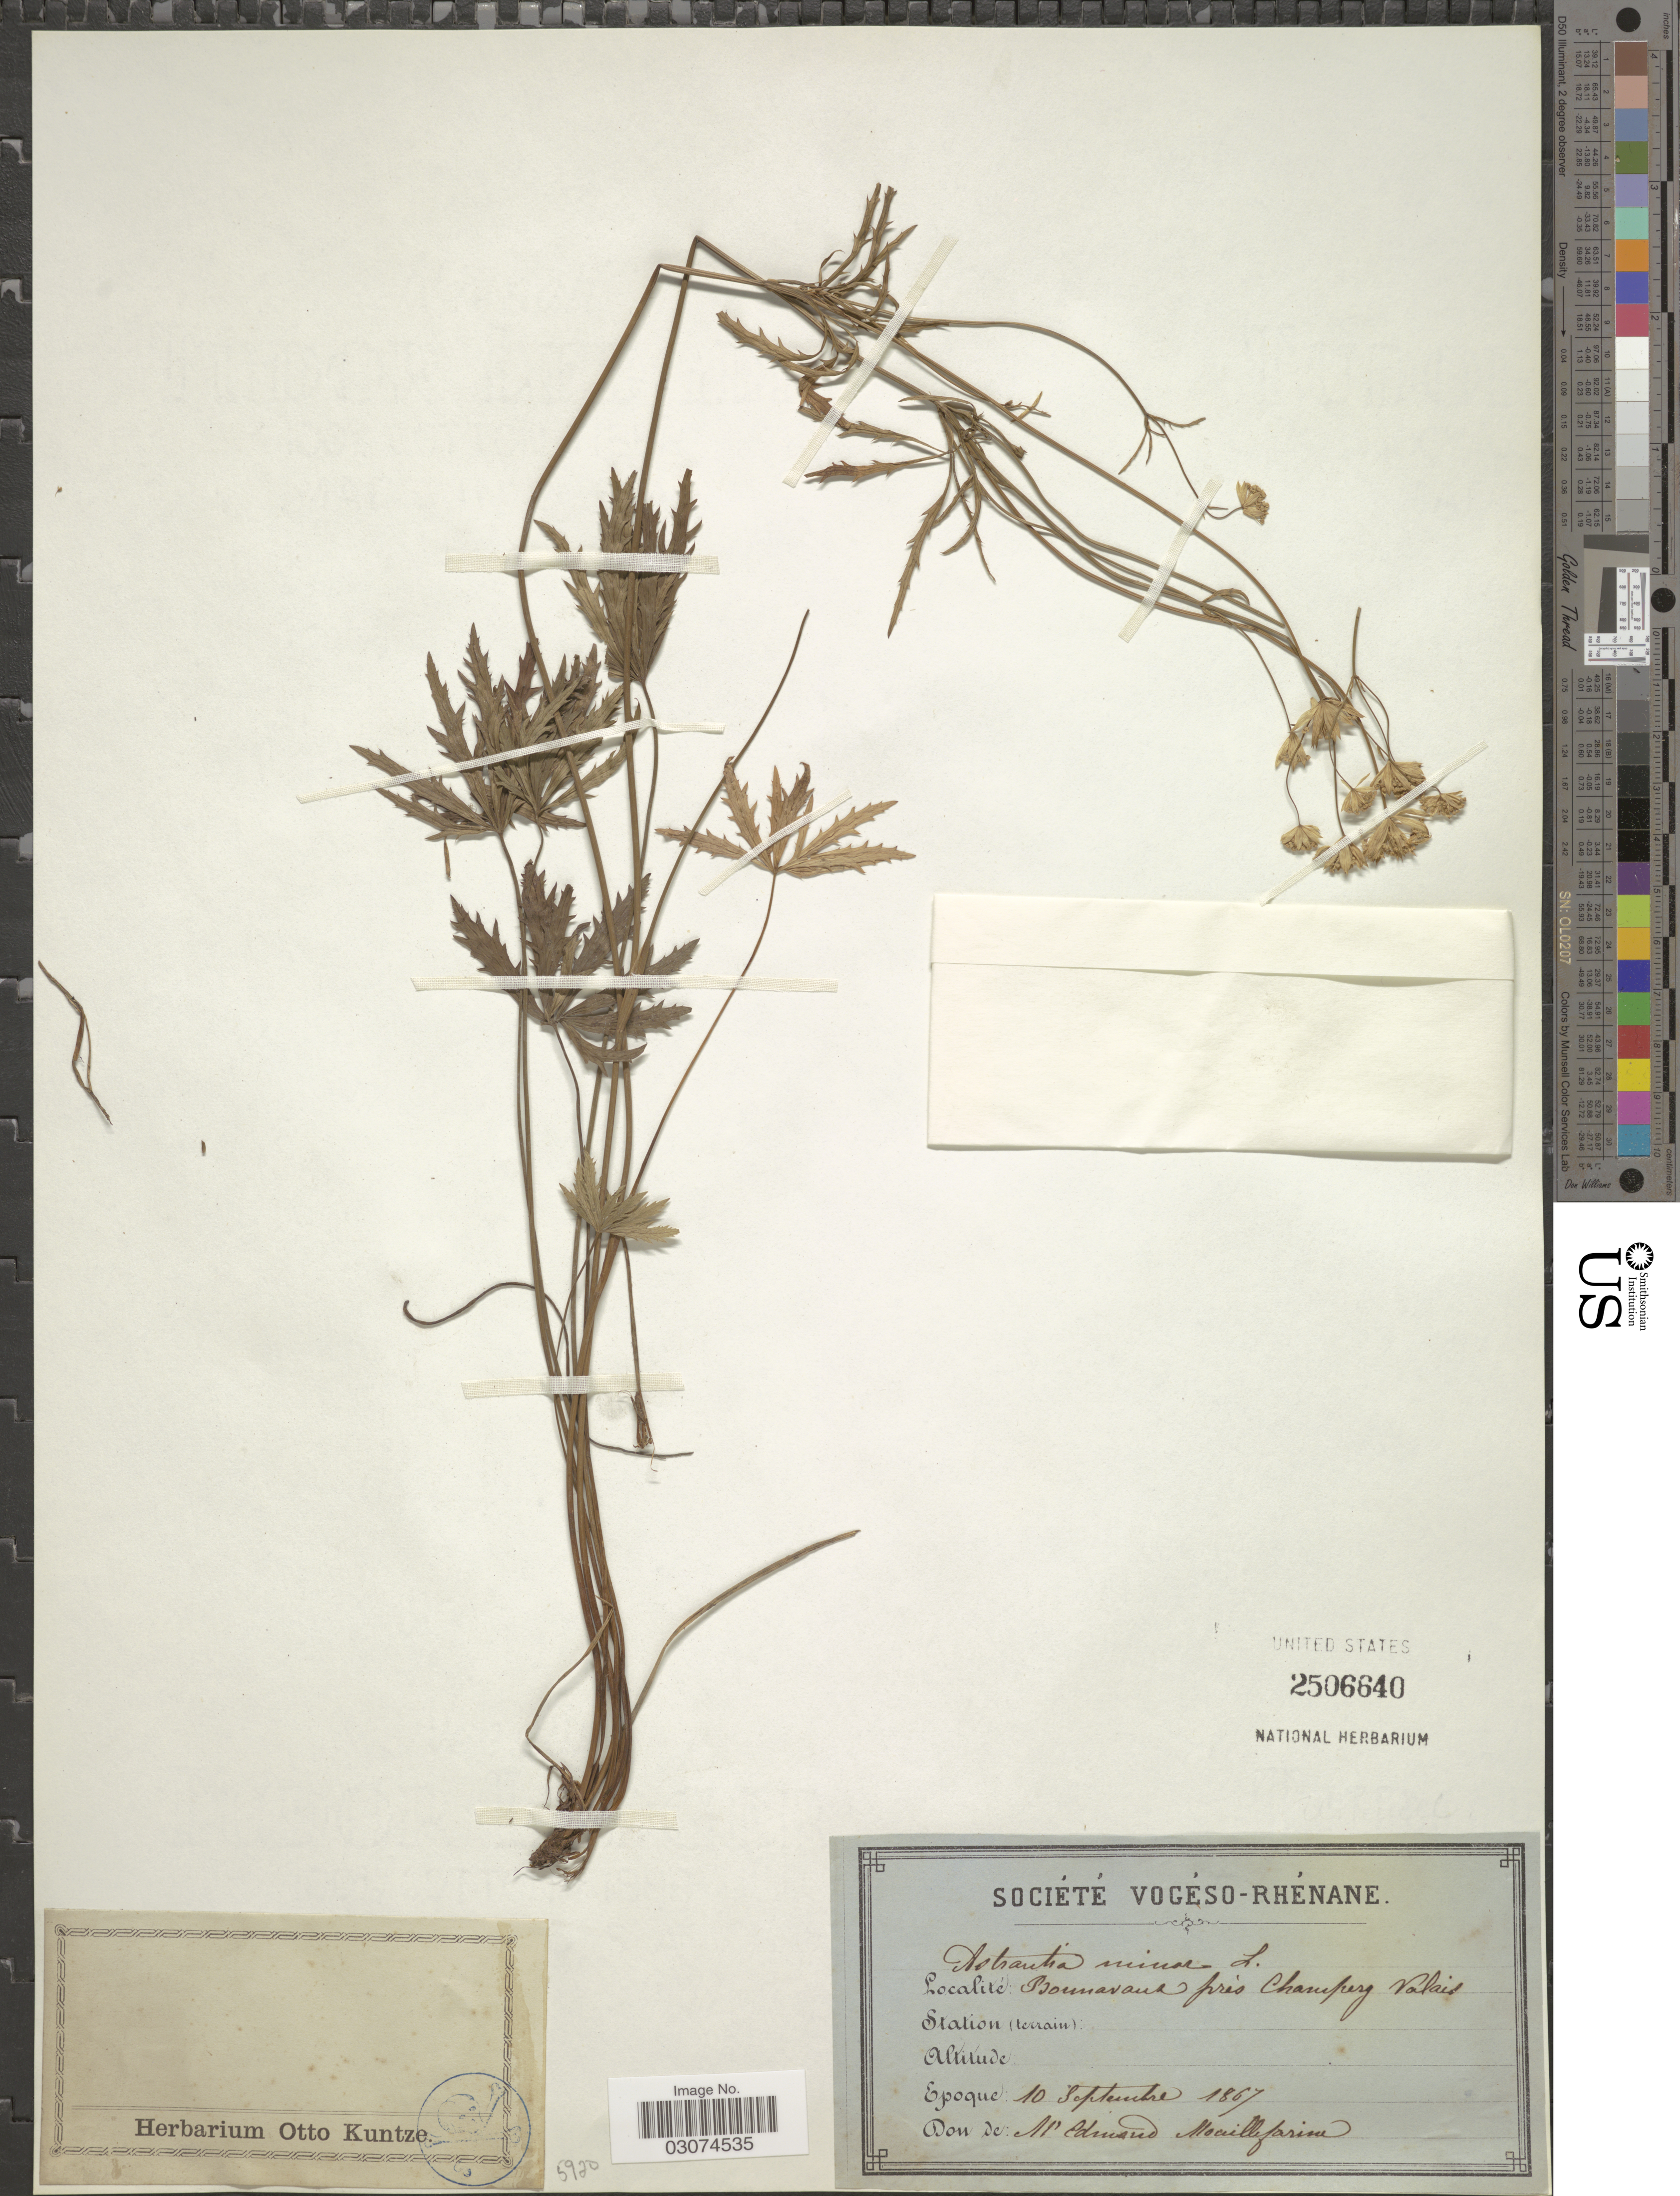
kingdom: Plantae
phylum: Tracheophyta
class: Magnoliopsida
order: Apiales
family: Apiaceae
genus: Astrantia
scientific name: Astrantia minor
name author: L.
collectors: ex herb. Otto Kuntze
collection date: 1867-09-10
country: Switzerland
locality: [illegible] pres de Champery Valais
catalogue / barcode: US 2506640